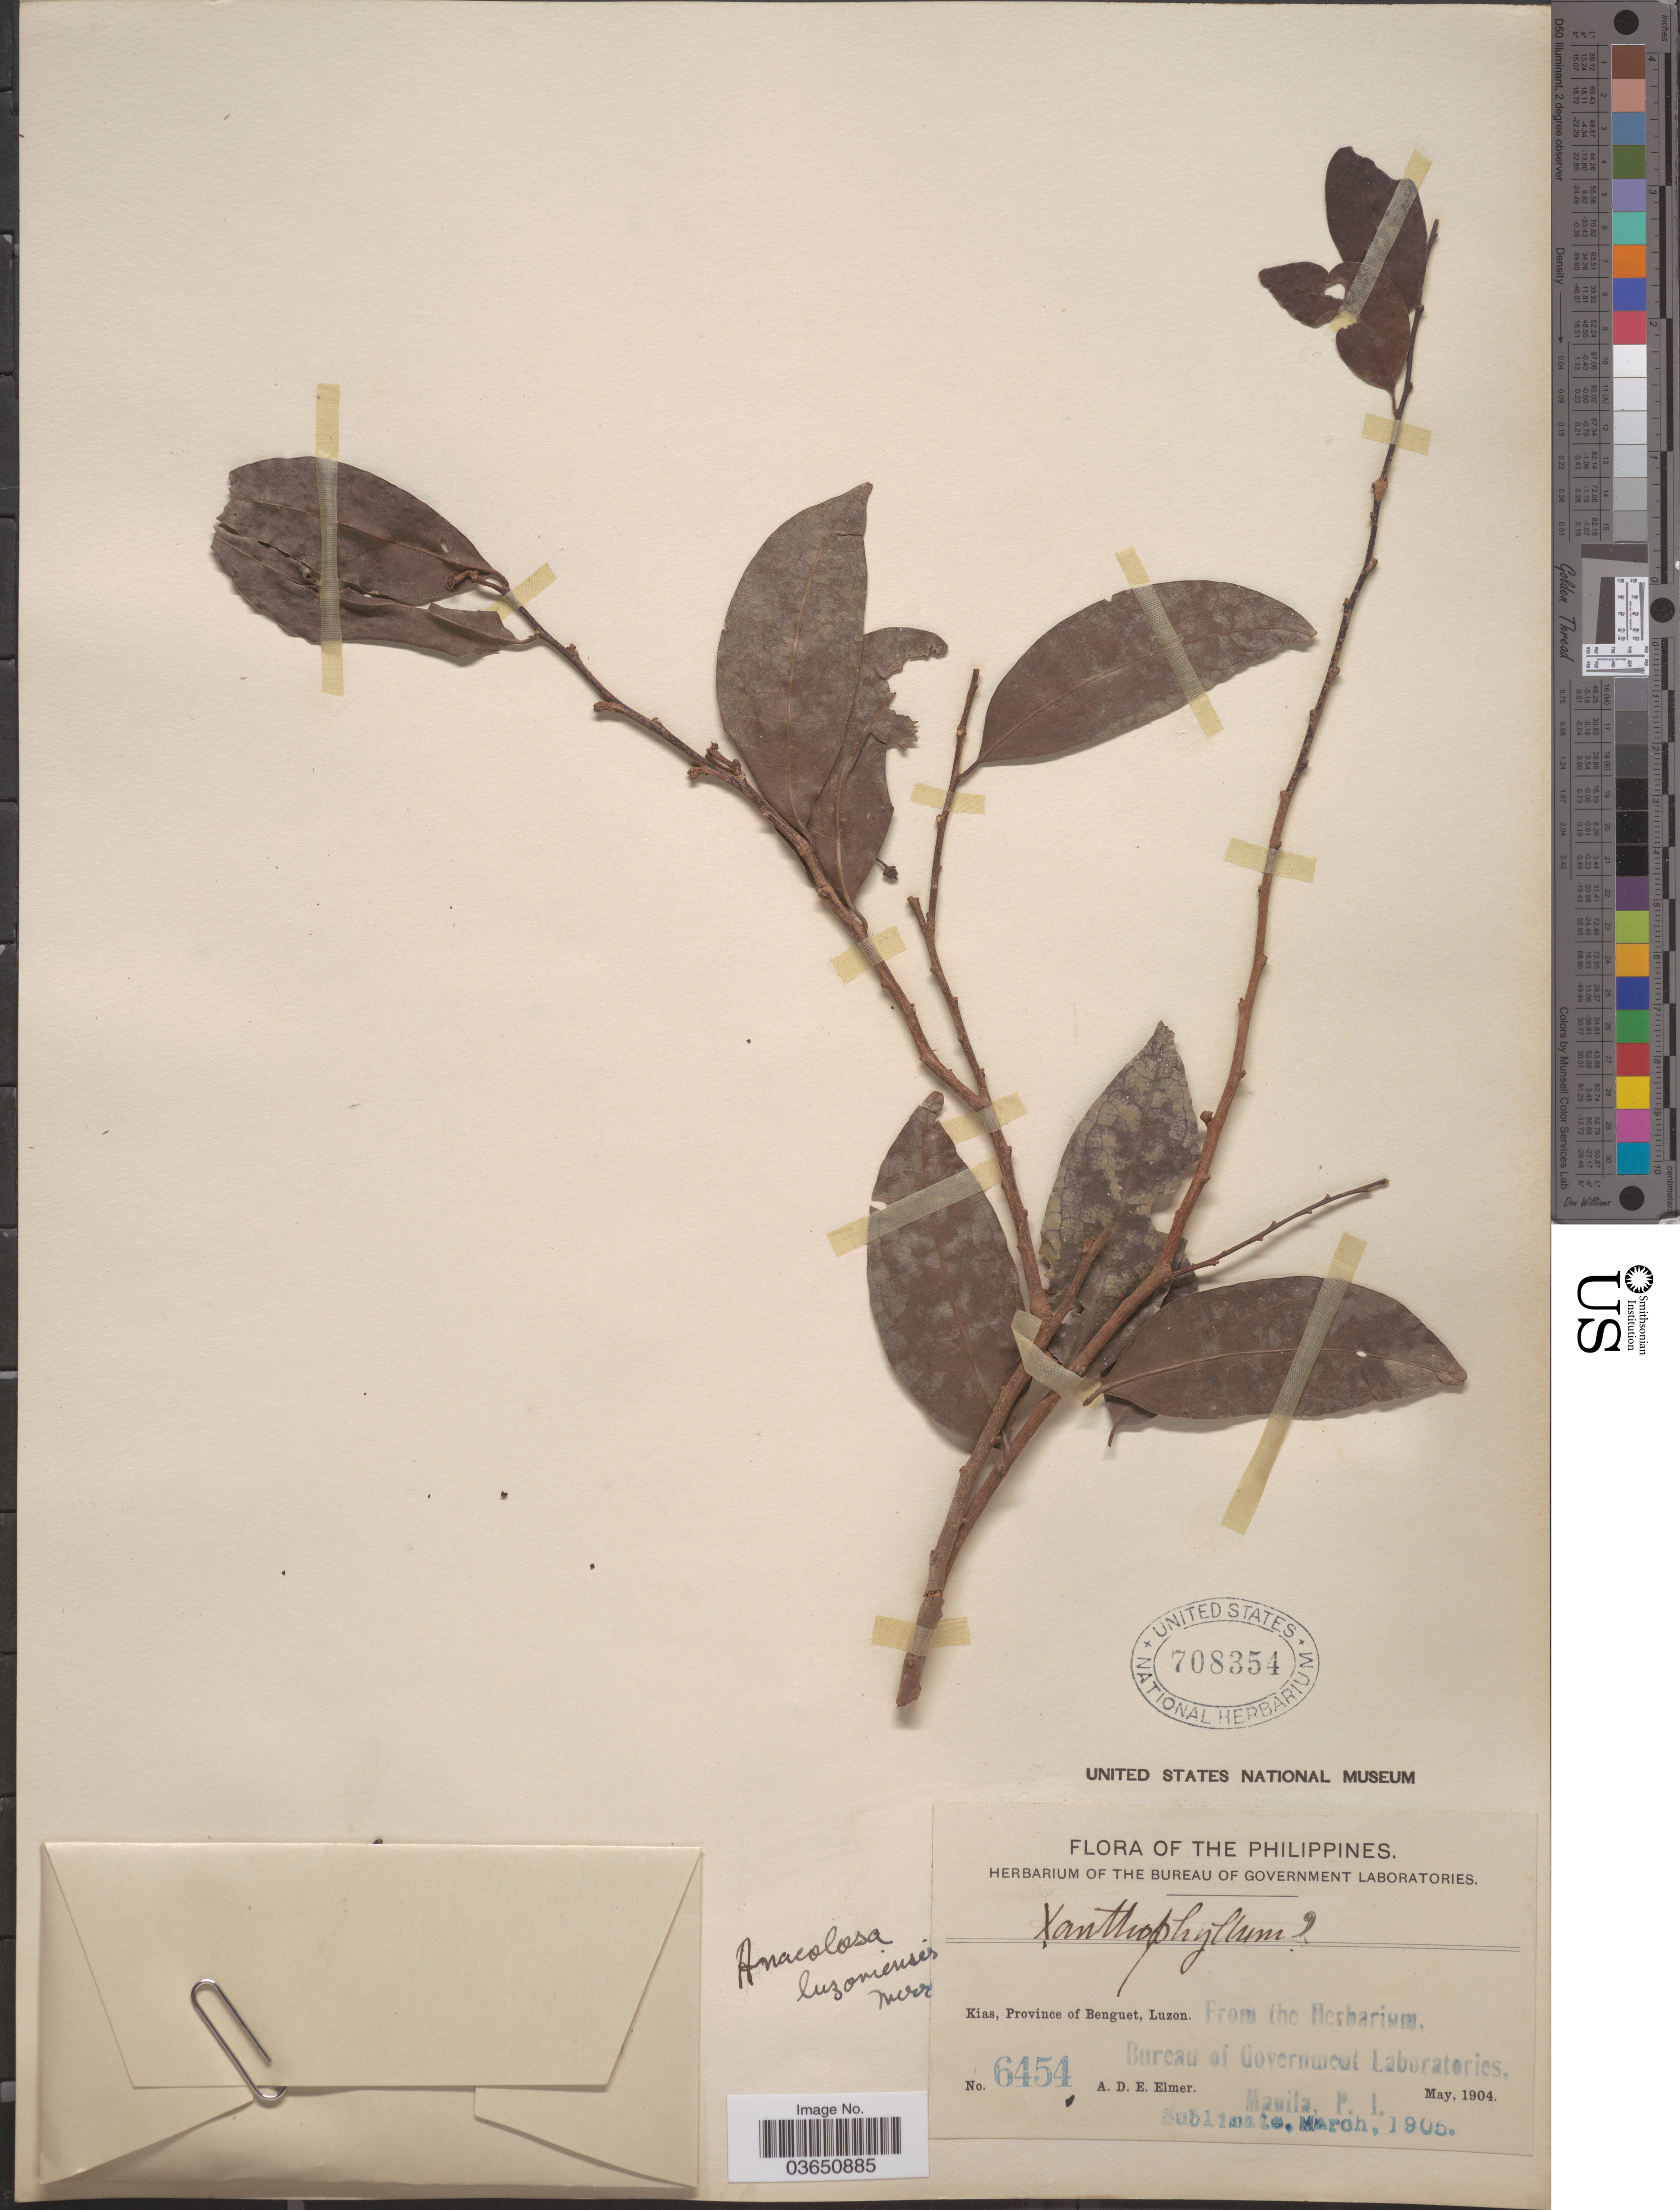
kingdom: Plantae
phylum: Tracheophyta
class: Magnoliopsida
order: Santalales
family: Aptandraceae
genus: Anacolosa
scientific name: Anacolosa frutescens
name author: (Blume) Blume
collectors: A. D. E. Elmer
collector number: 6454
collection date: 1904-05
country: Philippines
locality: Kias, Proivnce of Benguet, Luzon.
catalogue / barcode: US 708354